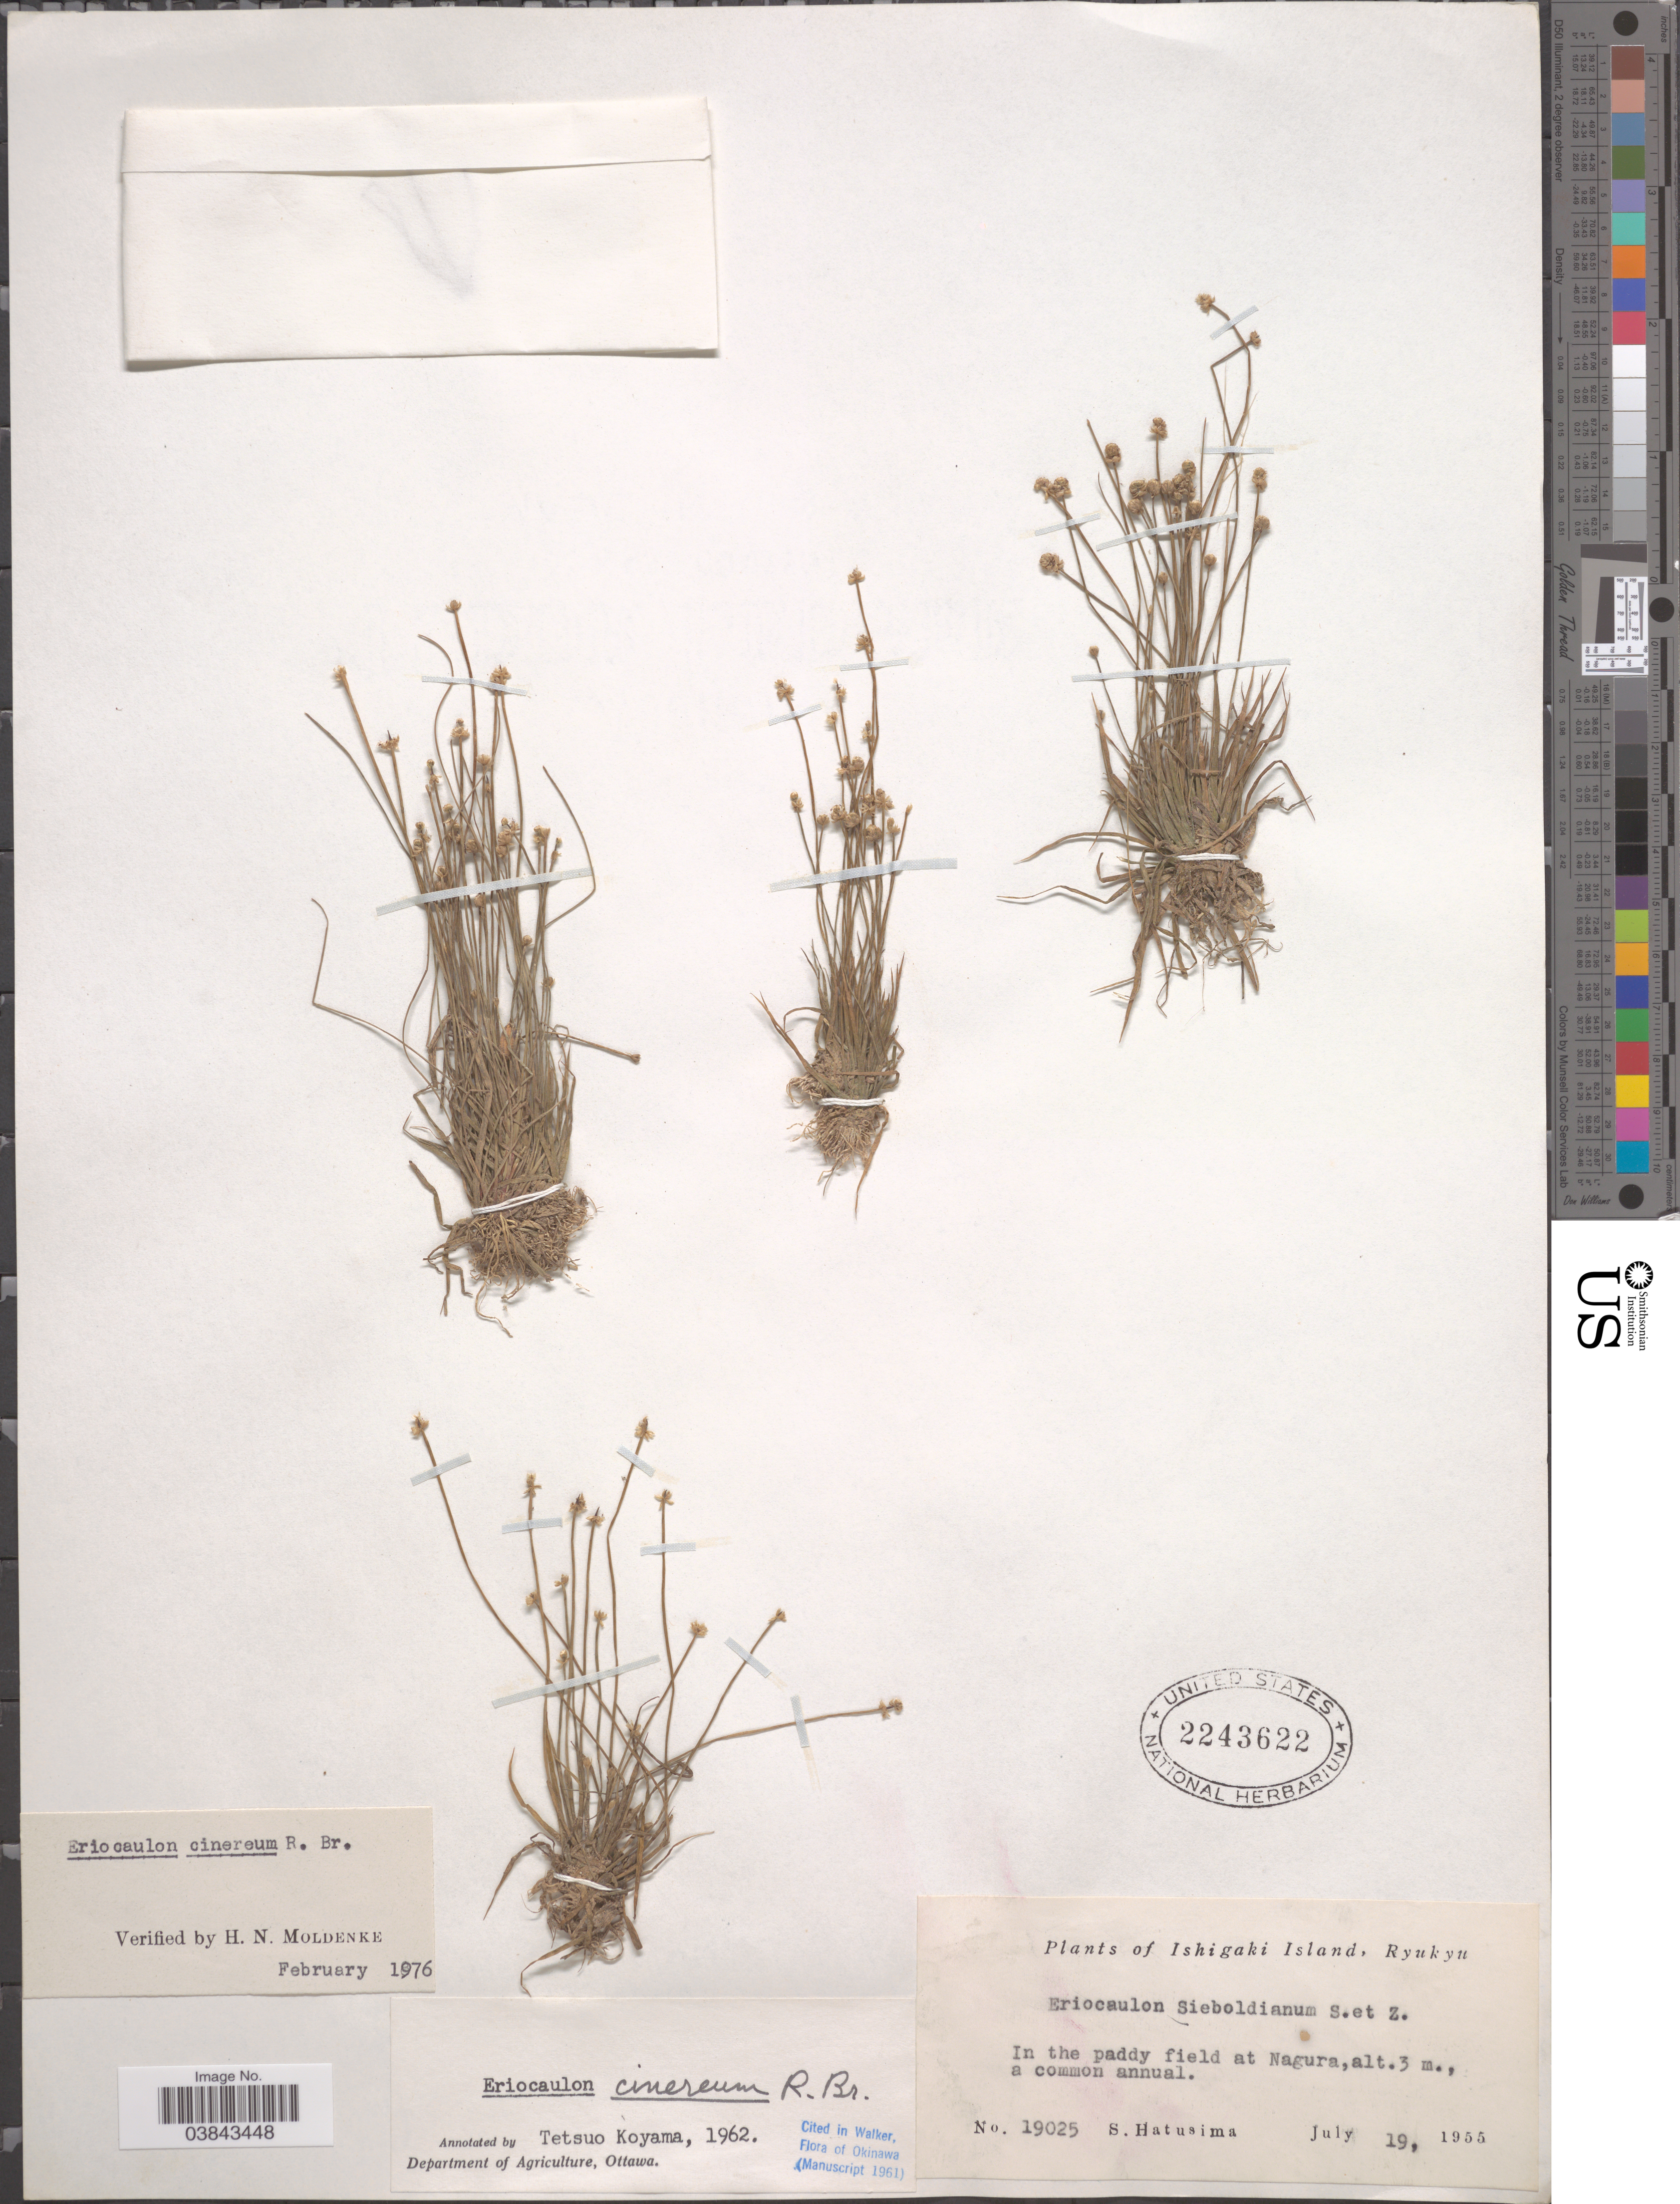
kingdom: Plantae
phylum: Tracheophyta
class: Liliopsida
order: Poales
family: Eriocaulaceae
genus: Eriocaulon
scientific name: Eriocaulon cinereum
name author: R. Br.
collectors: S. Hatusima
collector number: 19025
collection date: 1955-07-19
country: Japan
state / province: Okinawa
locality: Ishigaki Island, Ryukyu. In the paddy field at Nagura.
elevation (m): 3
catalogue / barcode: US 2243622